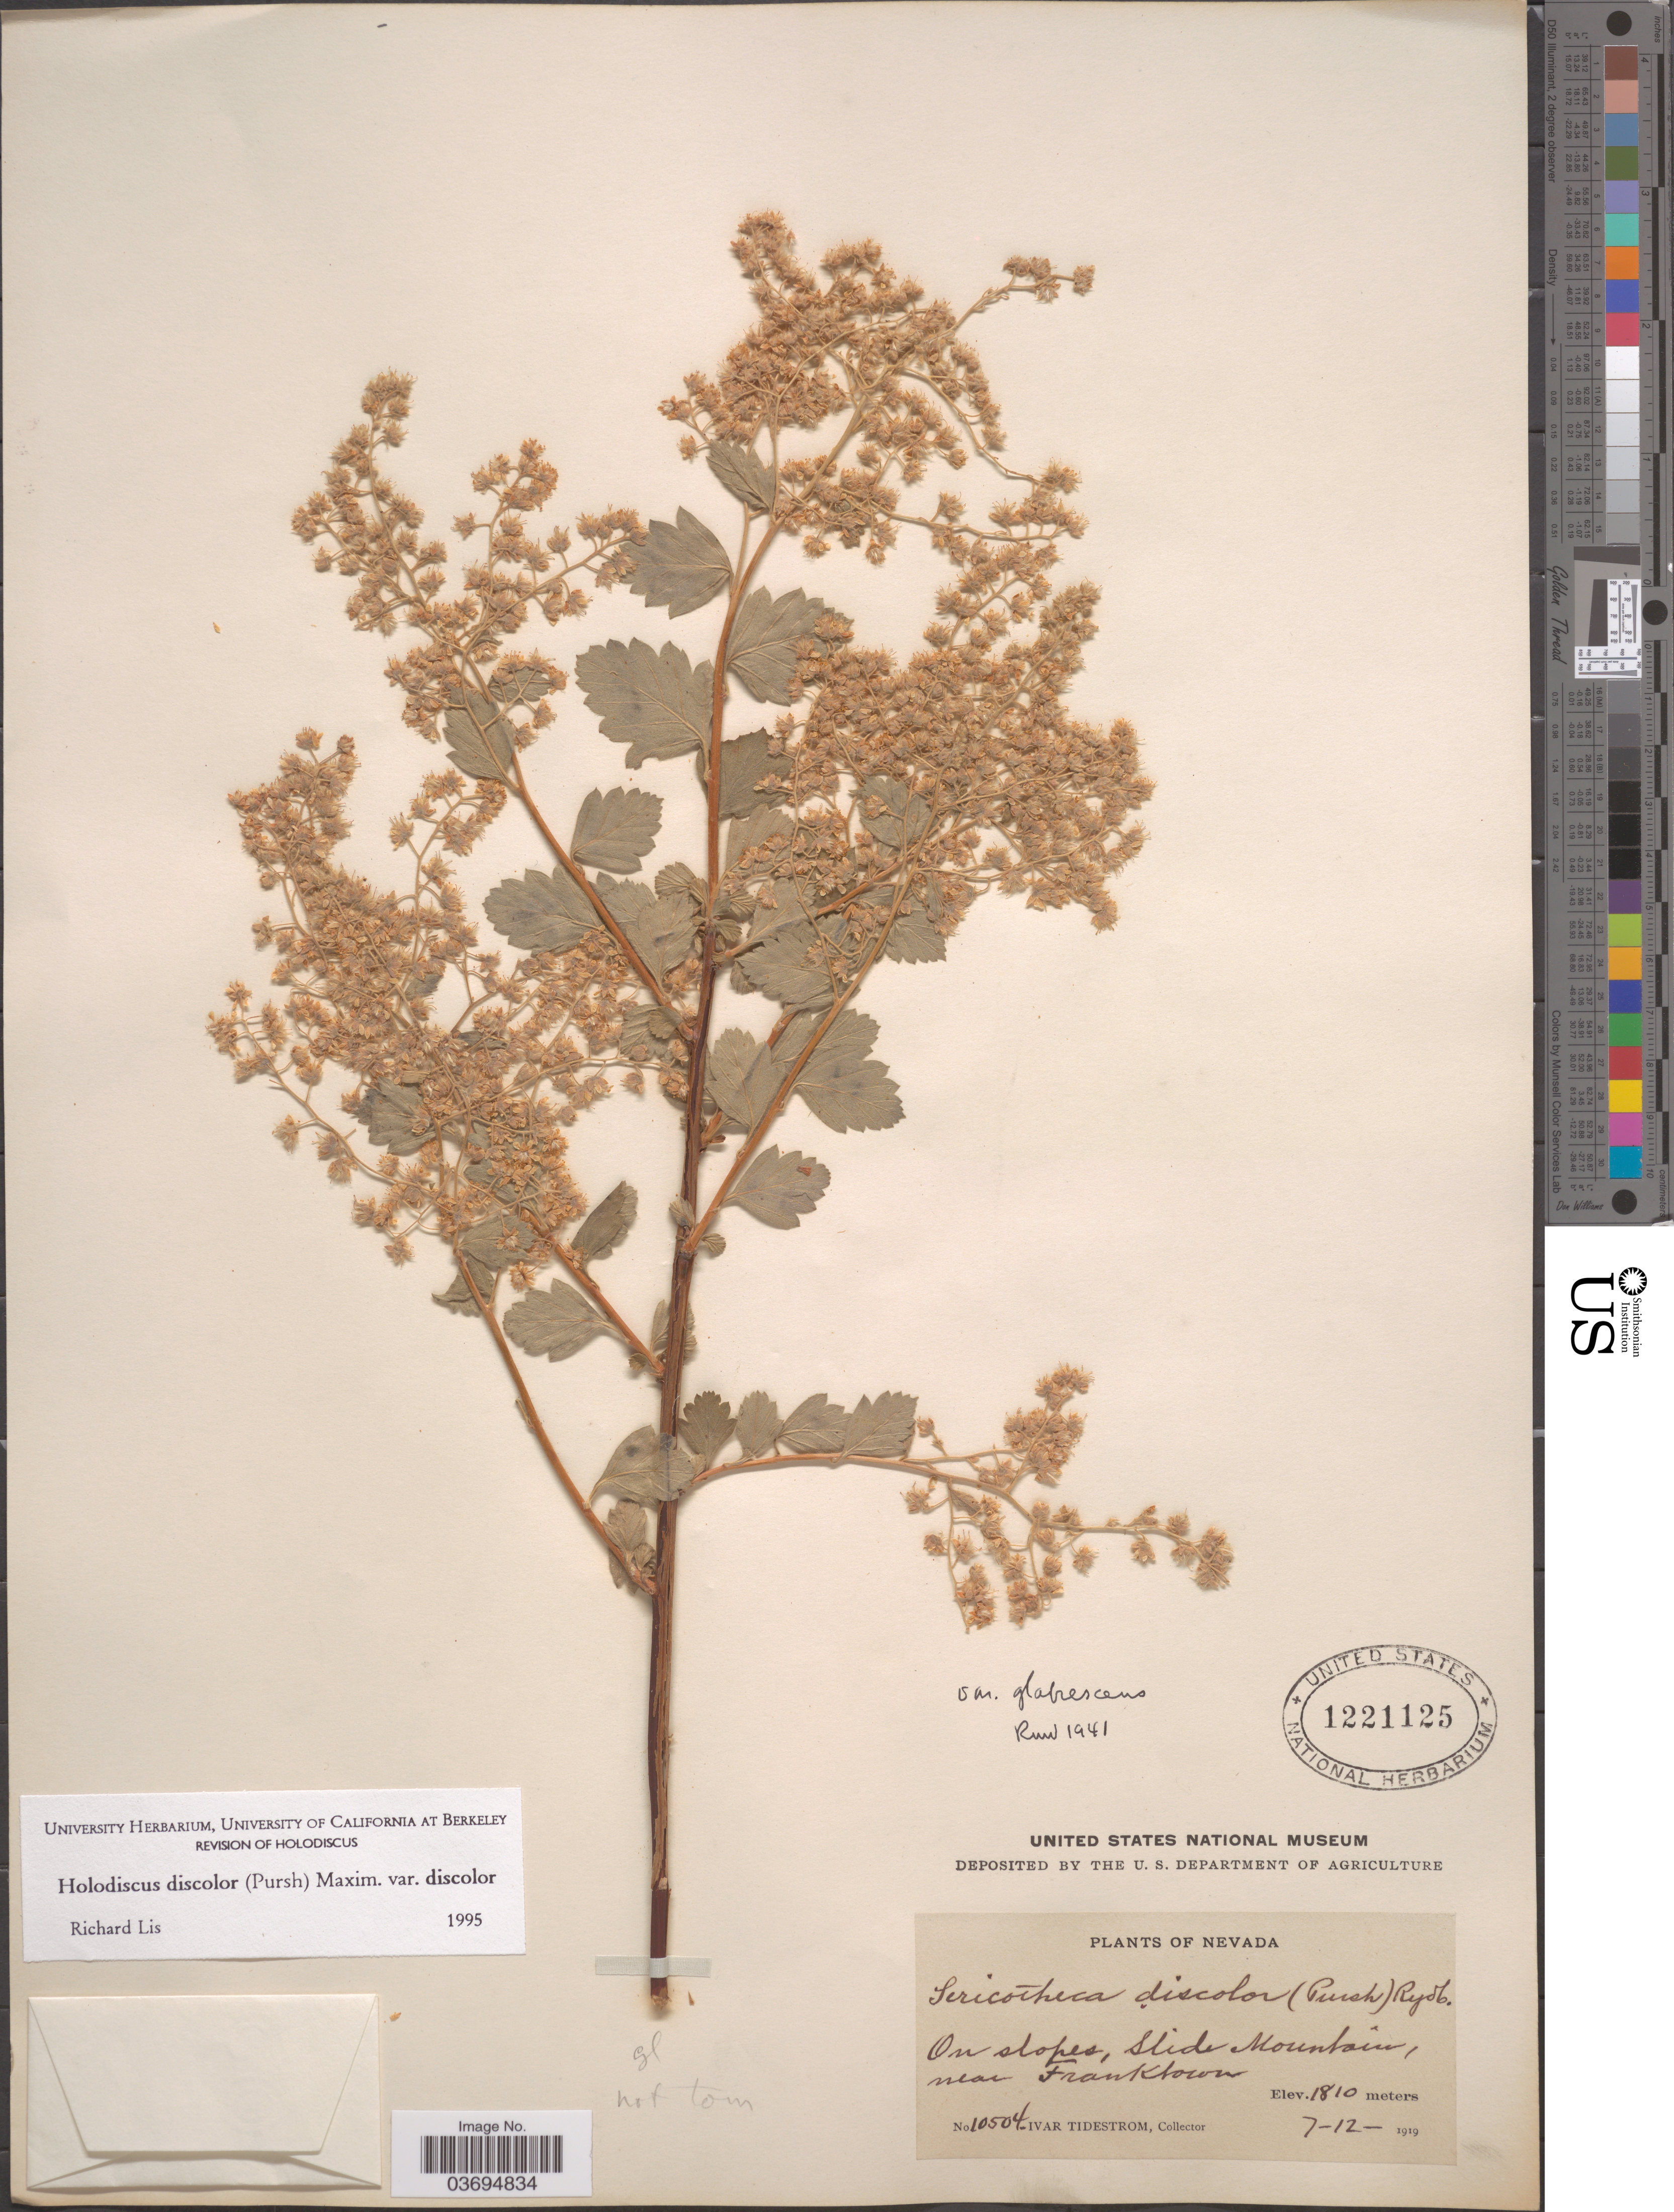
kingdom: Plantae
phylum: Tracheophyta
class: Magnoliopsida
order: Rosales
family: Rosaceae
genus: Holodiscus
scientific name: Holodiscus discolor var. discolor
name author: (Pursh) Maxim.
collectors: I. F. Tidestrom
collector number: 10504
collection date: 1919-07-12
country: United States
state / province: Nevada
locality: On slopes, Slide Mountain, near Franktown.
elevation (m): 1810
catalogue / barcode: US 1221125